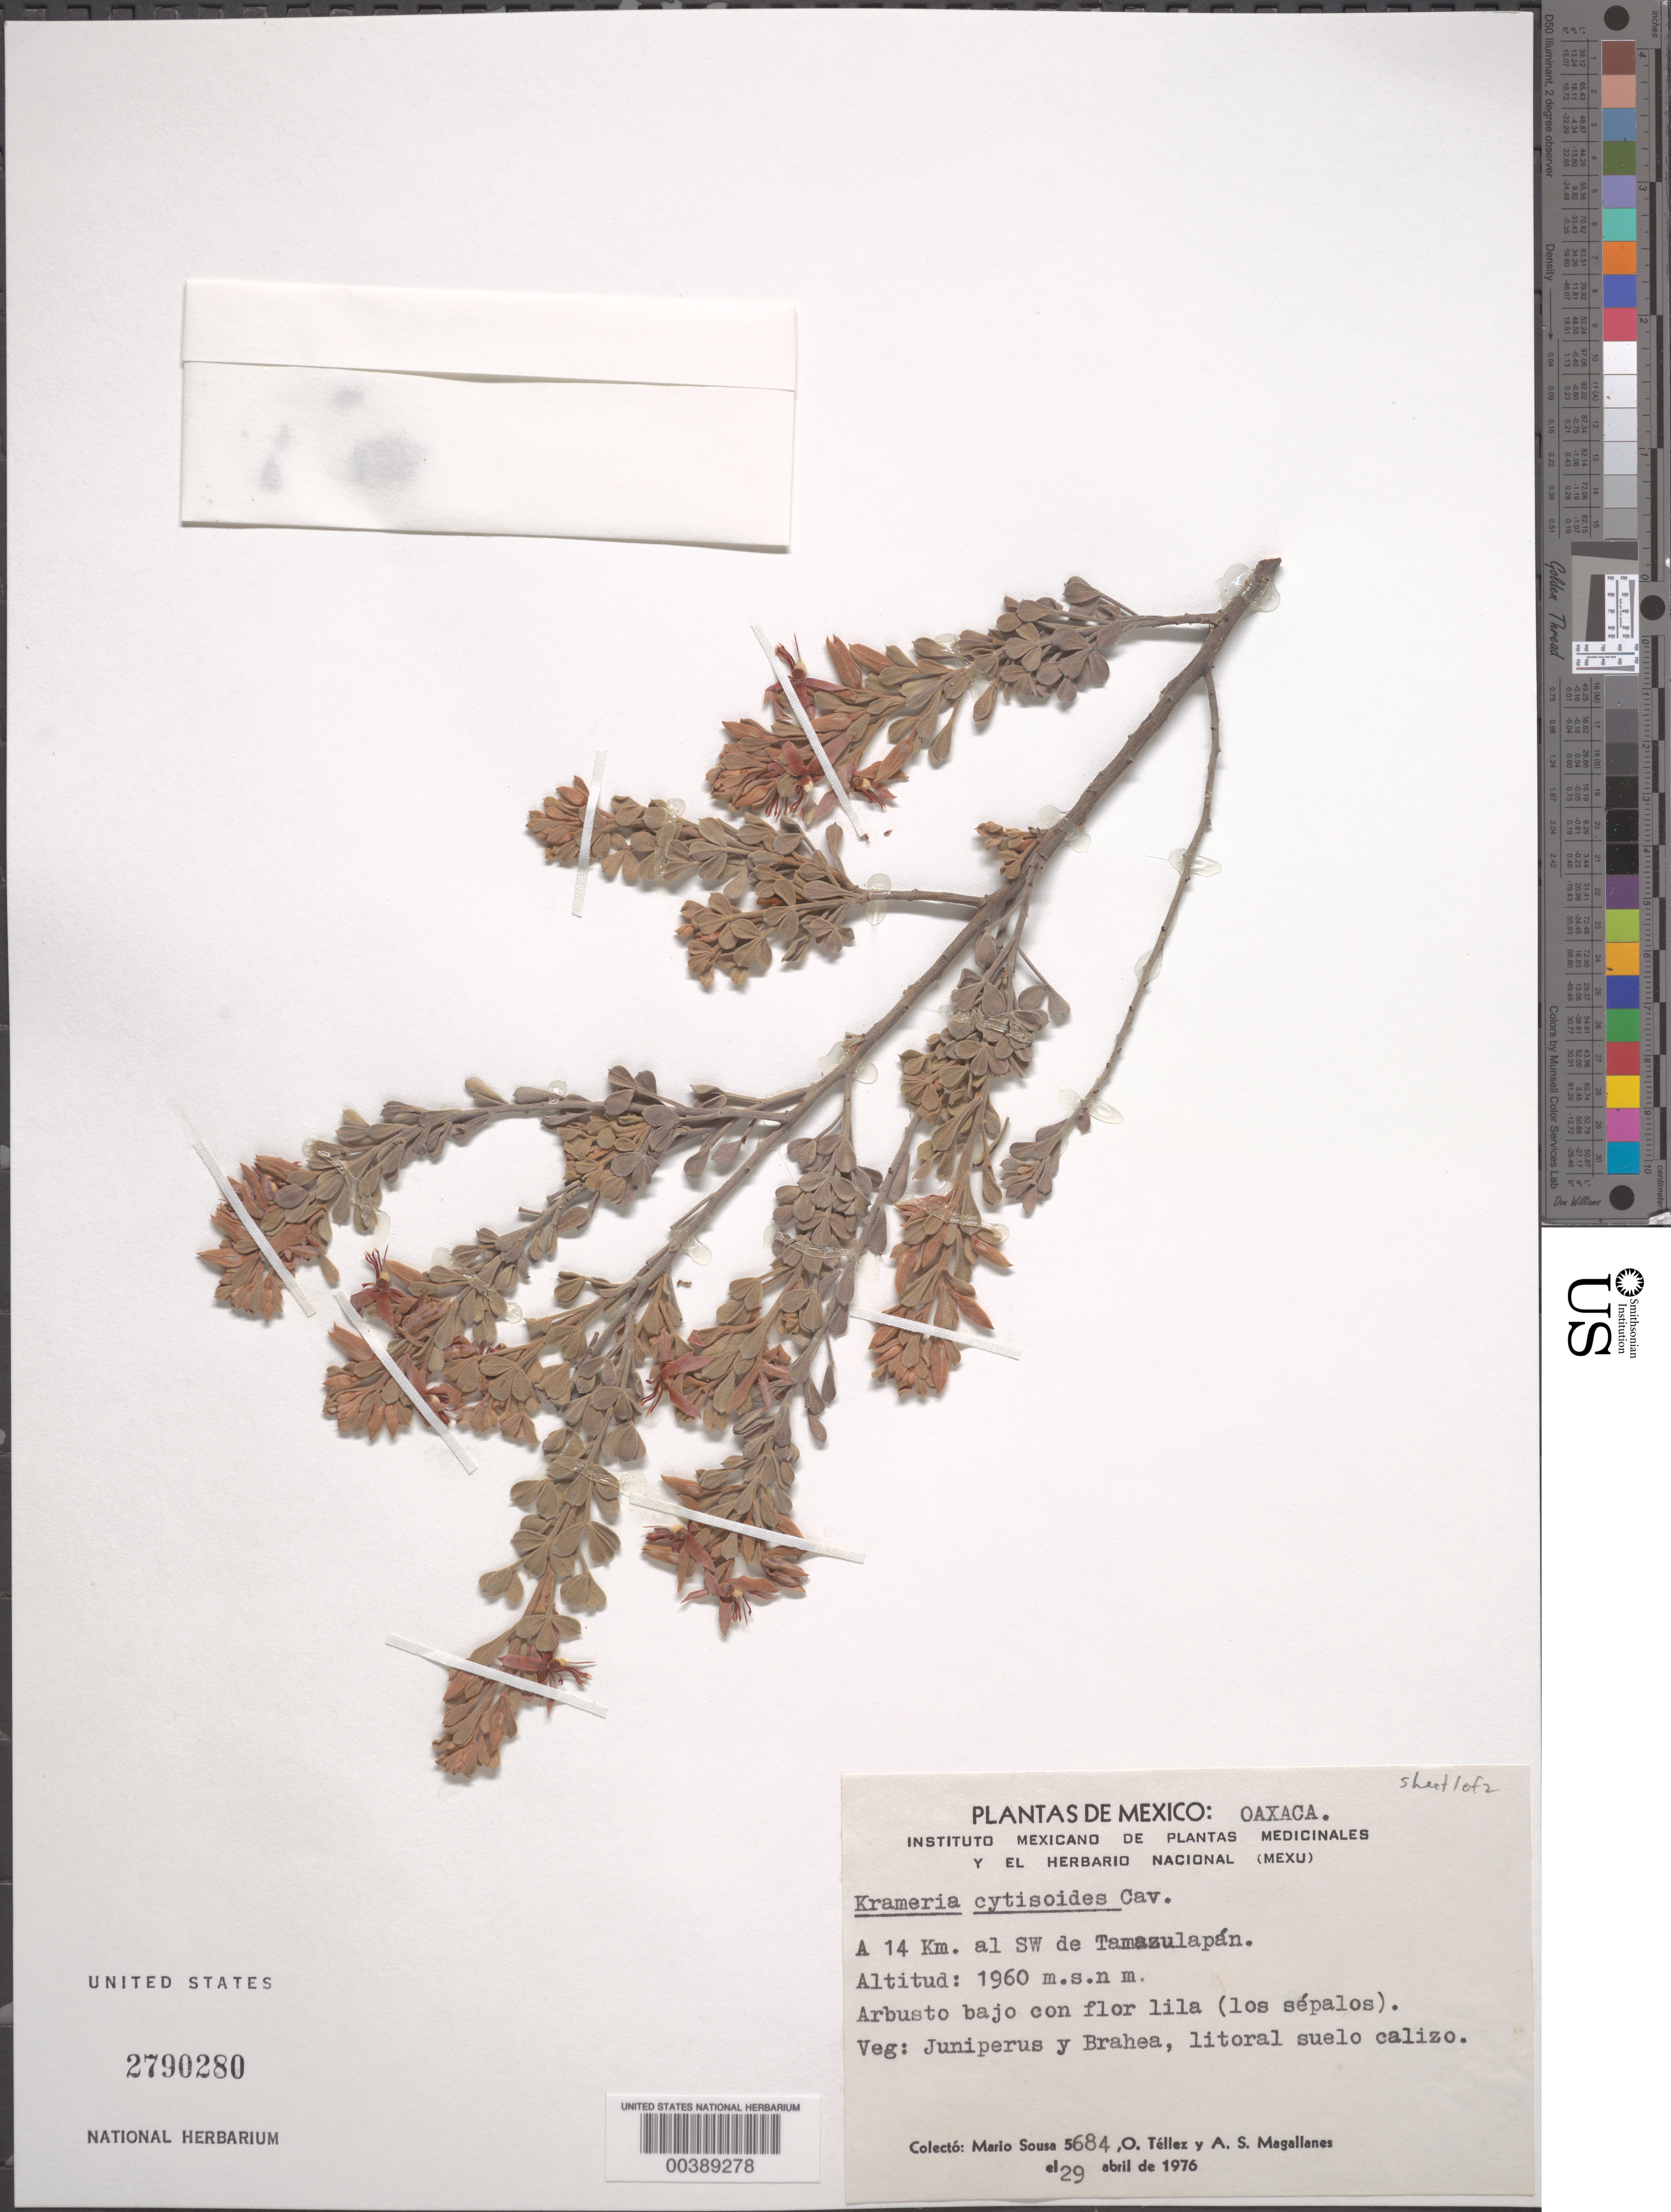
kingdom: Plantae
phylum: Tracheophyta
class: Magnoliopsida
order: Zygophyllales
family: Krameriaceae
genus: Krameria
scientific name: Krameria cytisoides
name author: Cav.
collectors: M. Sousa S., O. Téllez V. & A. Magallanes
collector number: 5684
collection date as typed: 29 Apr 1976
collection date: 1976-04-29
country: Mexico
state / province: Oaxaca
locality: A 14 km al SW de Tamazulapan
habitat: Litoral suelo calizo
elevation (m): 1960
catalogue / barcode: US 2790280